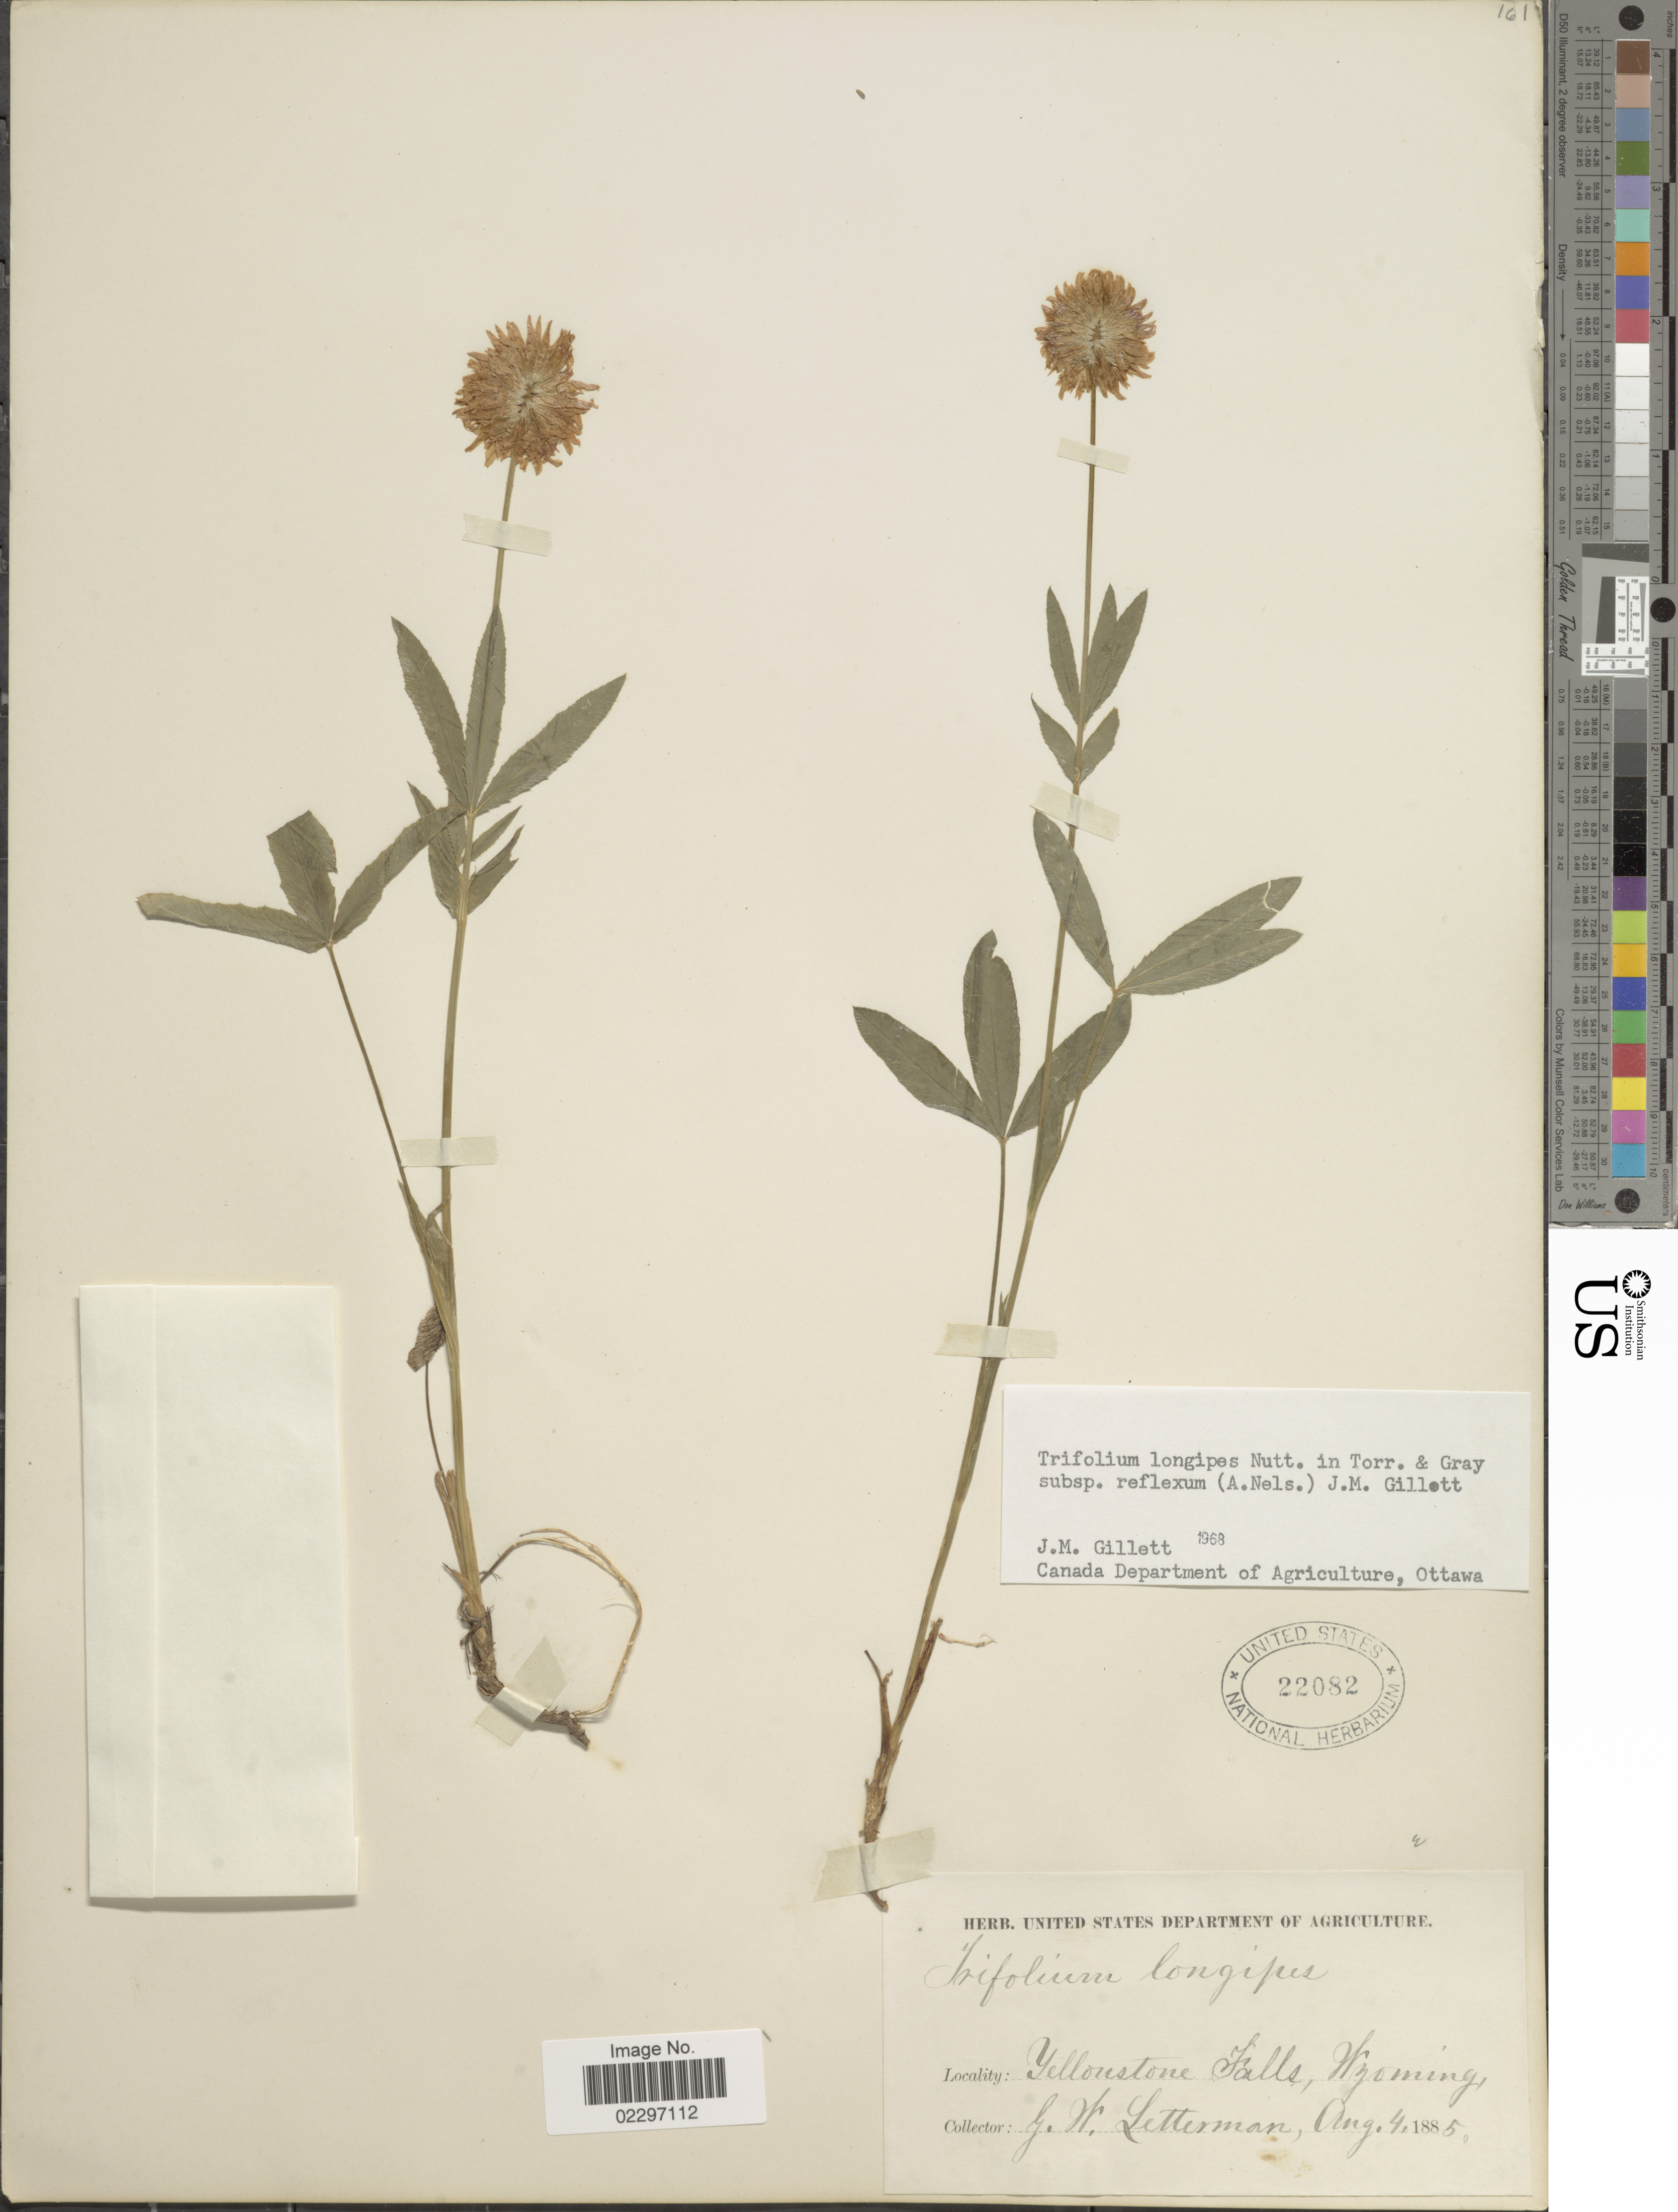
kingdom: Plantae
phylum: Tracheophyta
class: Magnoliopsida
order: Fabales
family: Fabaceae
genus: Trifolium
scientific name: Trifolium longipes subsp. reflexum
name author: (A. Nelson) J.M. Gillet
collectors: G. W. Letterman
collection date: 1885-08-04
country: United States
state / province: Wyoming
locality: Yellowstone Falls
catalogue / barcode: US 22082